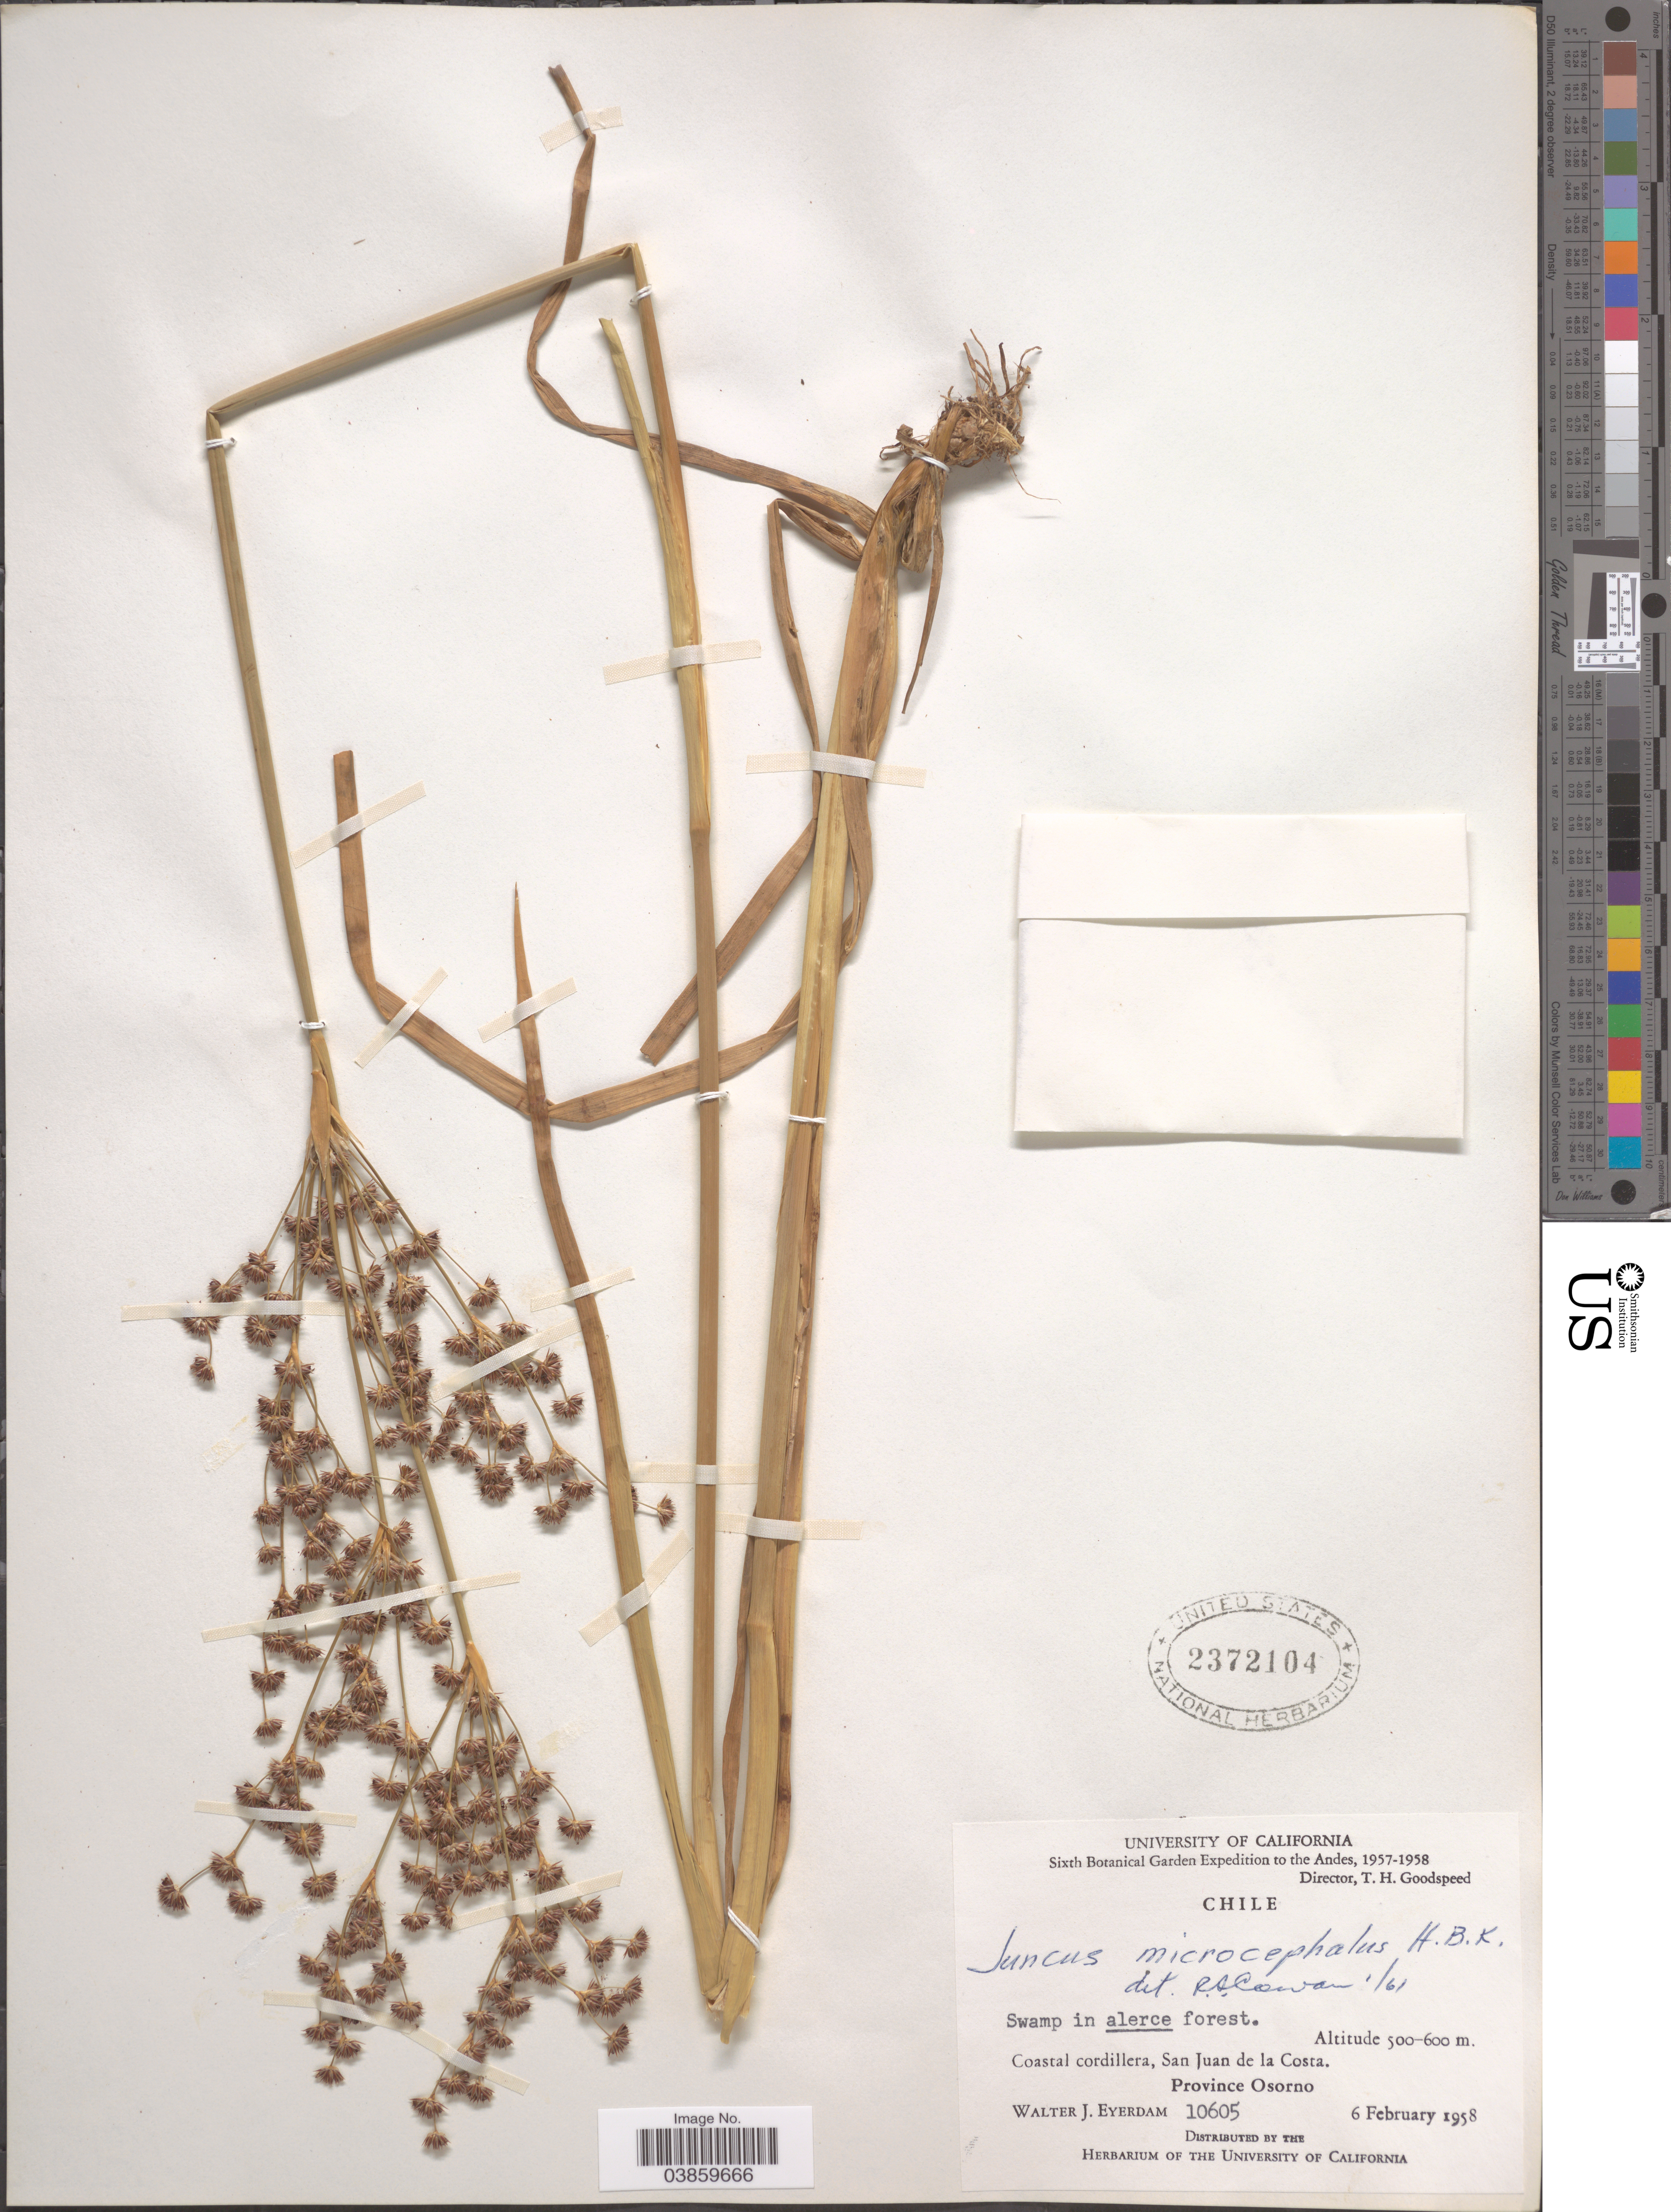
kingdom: Plantae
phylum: Tracheophyta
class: Liliopsida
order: Poales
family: Juncaceae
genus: Juncus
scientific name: Juncus microcephalus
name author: Kunth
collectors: W. J. Eyerdam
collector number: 10605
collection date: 1958-02-06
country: Chile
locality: The Andes. Coastal cordillera, San Juan de la Costa. Province Osorno.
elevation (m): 500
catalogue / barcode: US 2372104